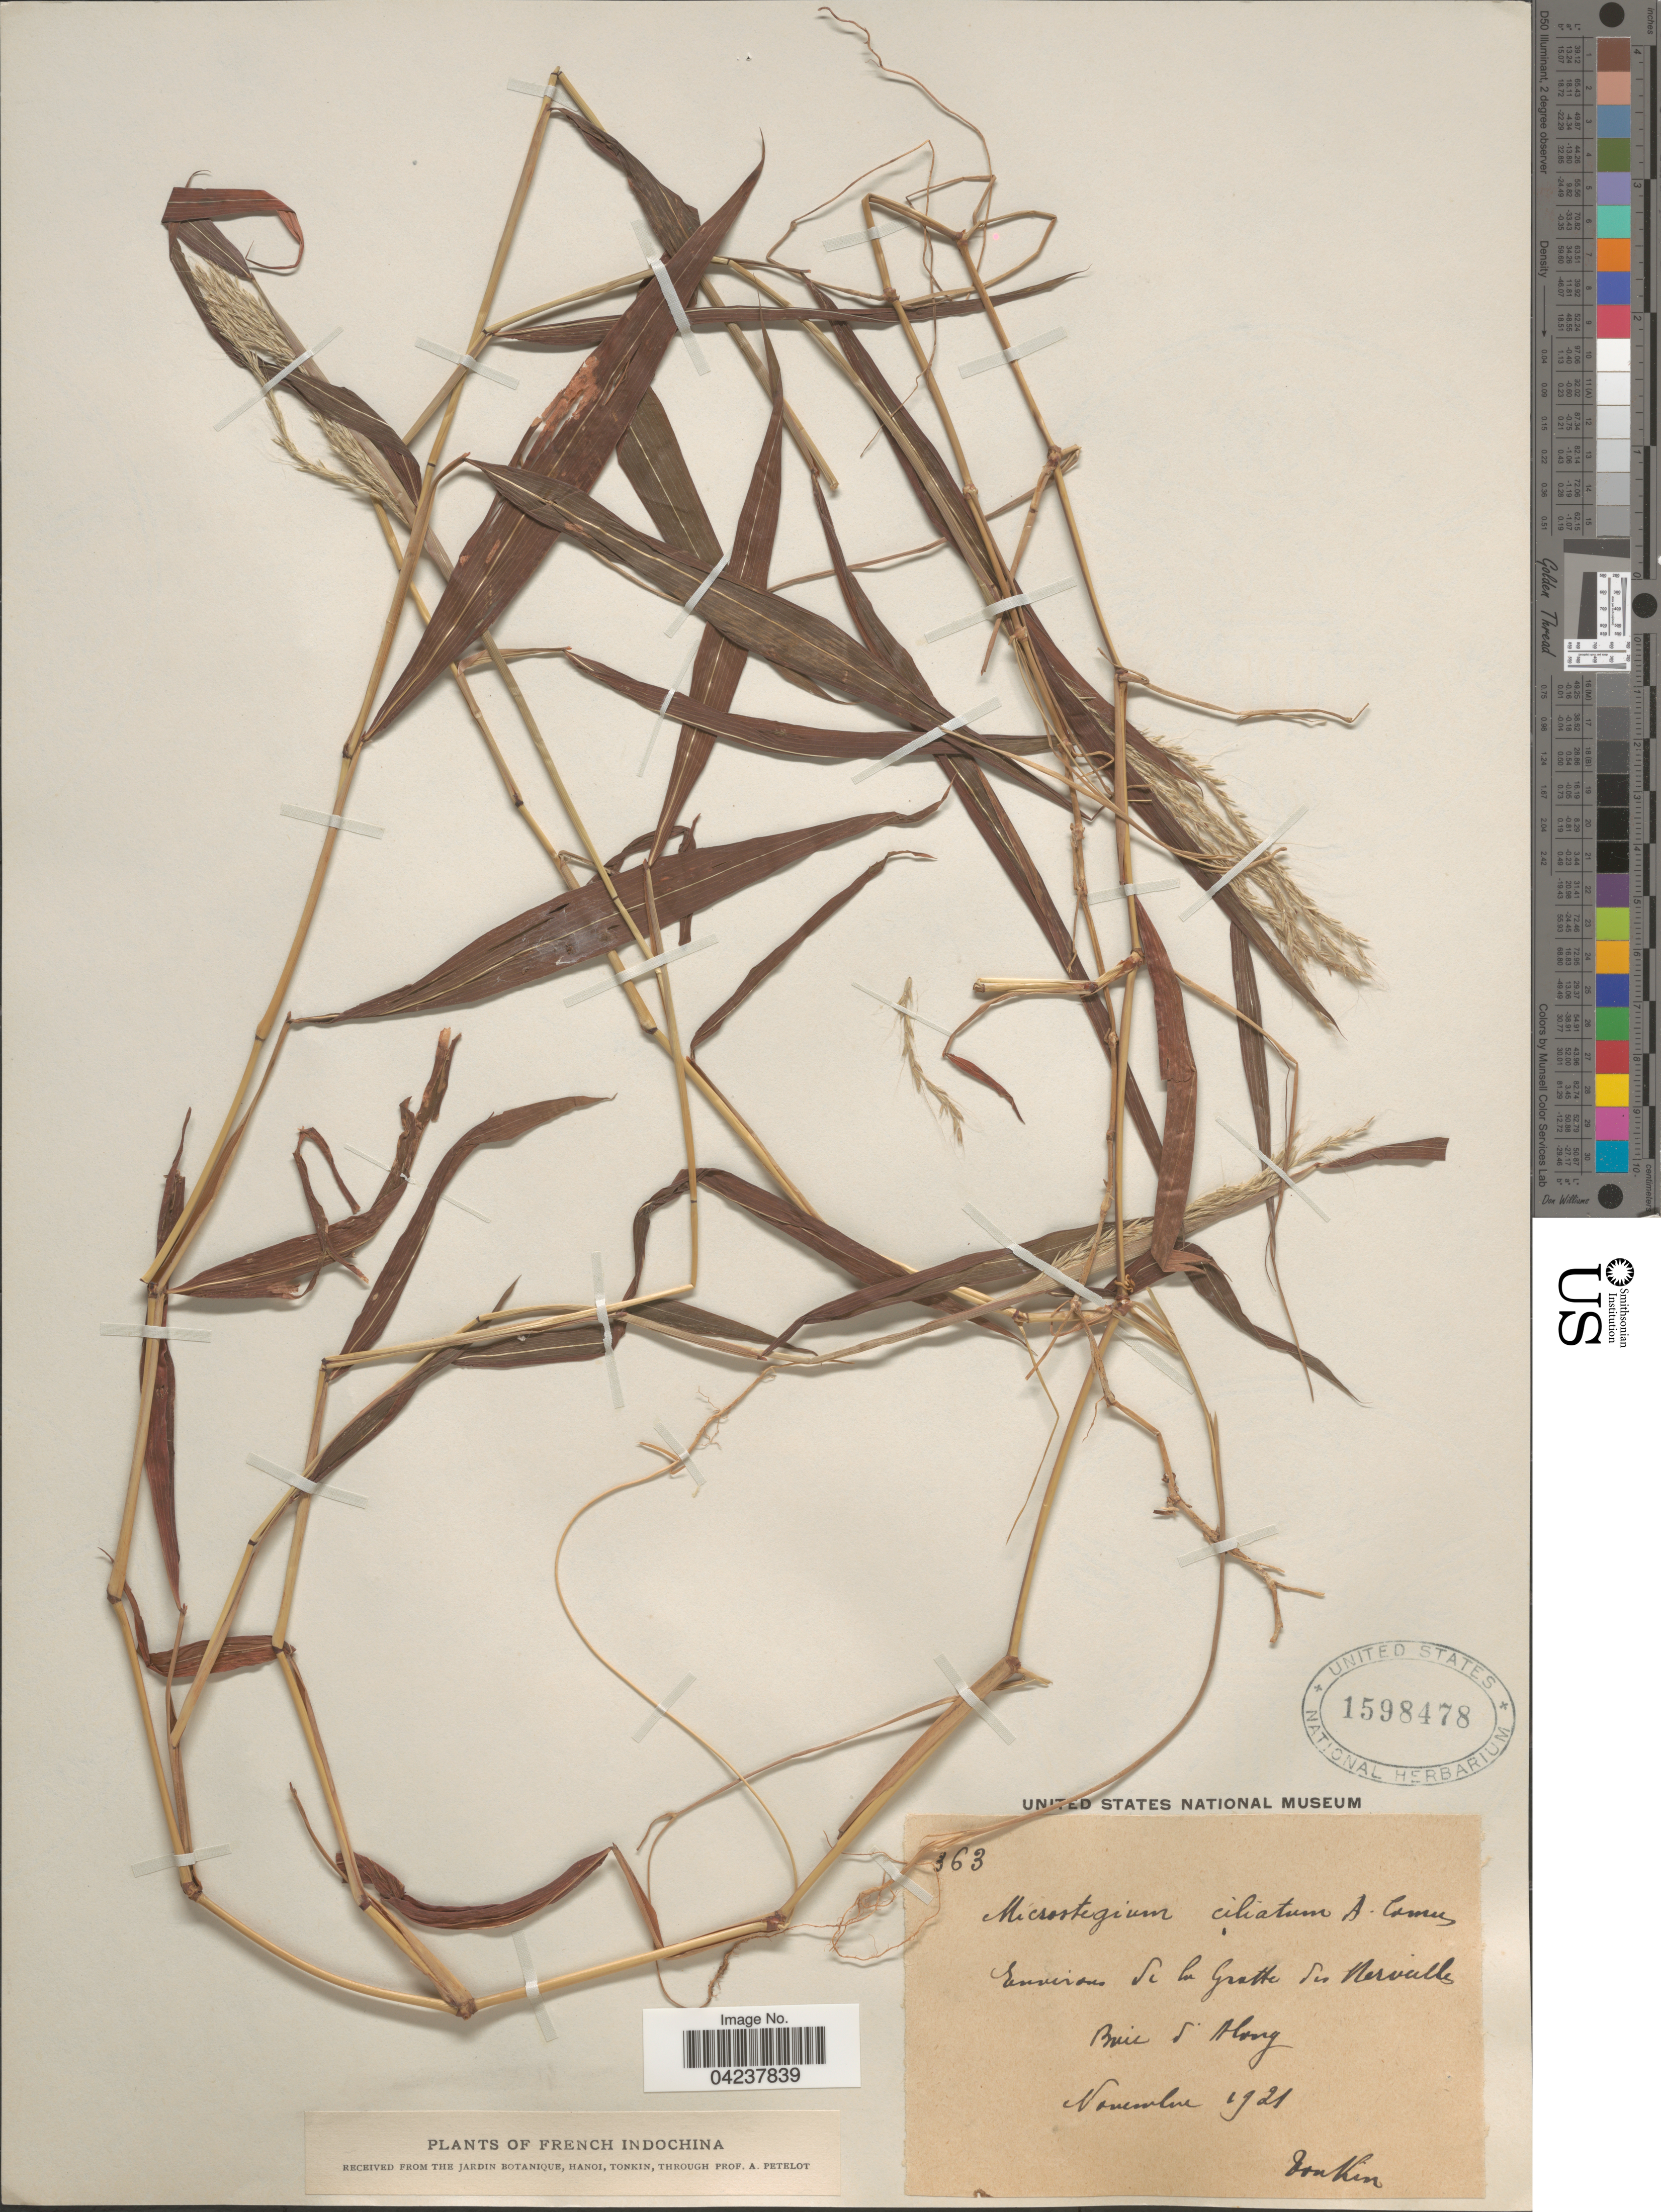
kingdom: Plantae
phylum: Tracheophyta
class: Liliopsida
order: Poales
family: Poaceae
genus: Microstegium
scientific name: Microstegium biaristatum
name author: (Steud.) Keng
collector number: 363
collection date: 1921-11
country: Vietnam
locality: French Indochina. Environs de la Grotte des Nervalles. [interpreted] Baie d'Nlong. Tonkin.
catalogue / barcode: US 1598478